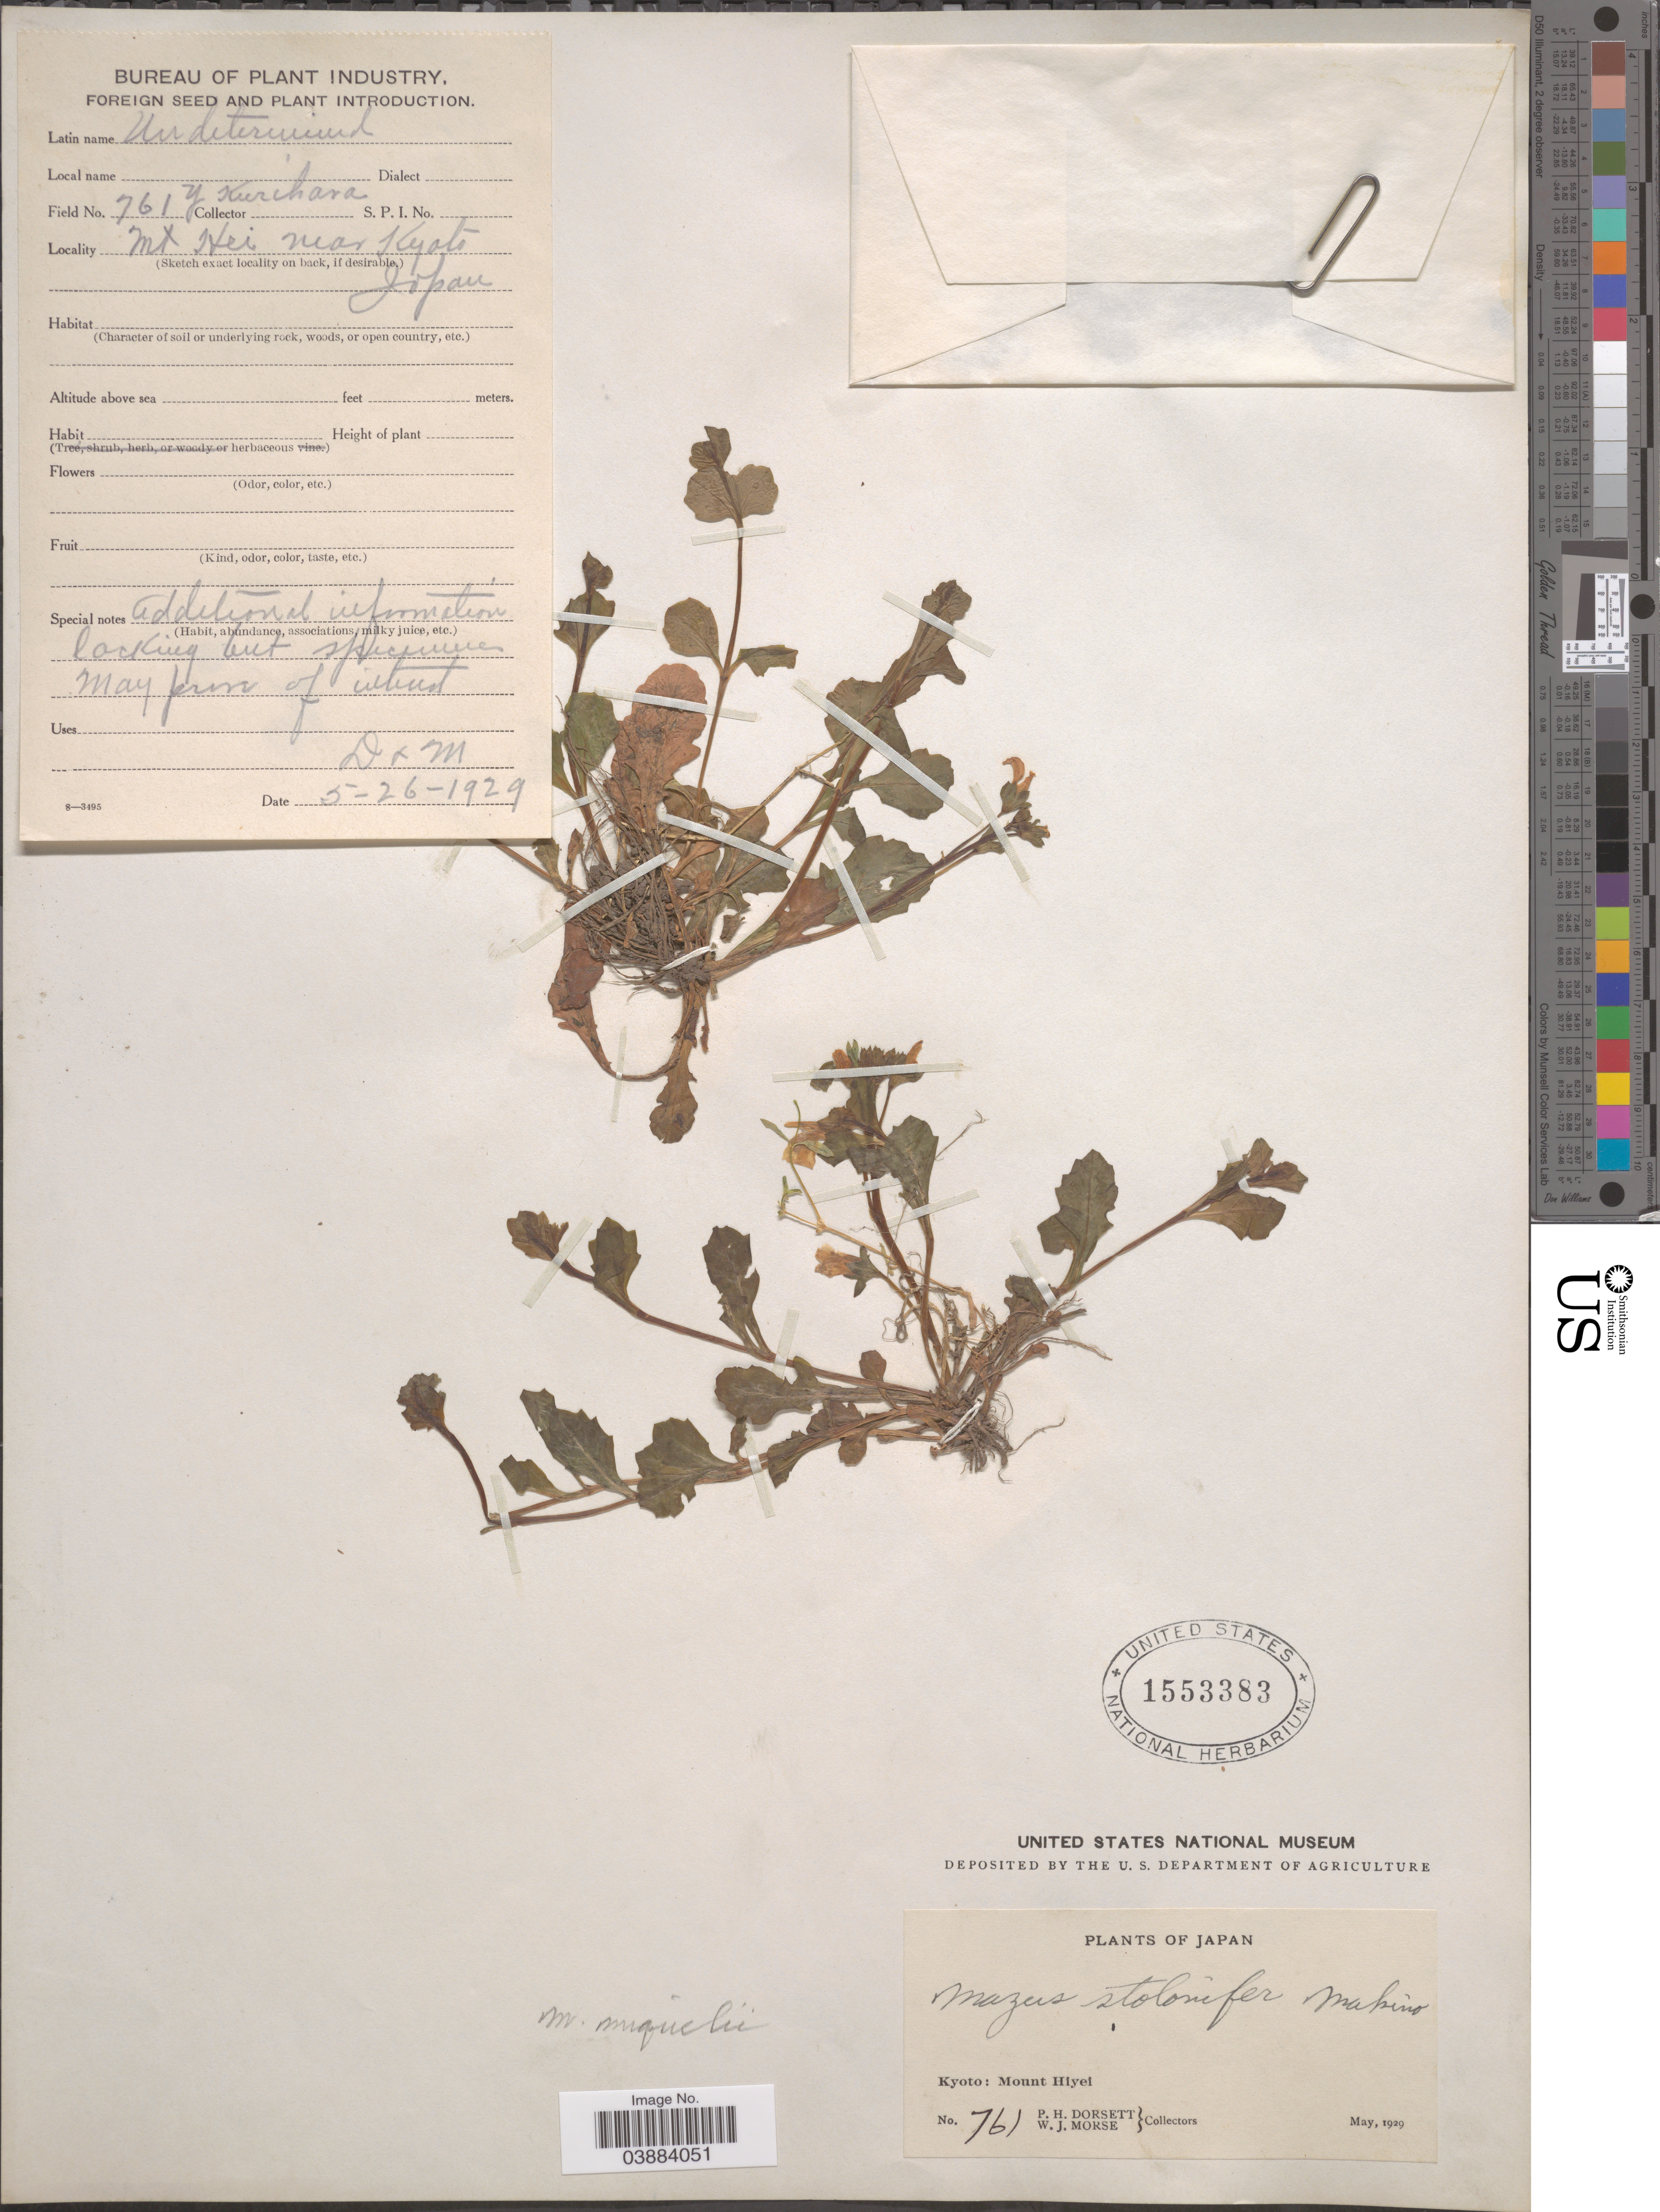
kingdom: Plantae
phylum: Tracheophyta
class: Magnoliopsida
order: Lamiales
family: Mazaceae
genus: Mazus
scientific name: Mazus miquelii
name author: Makino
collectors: P. H. Dorsett, W. J. Morse & Y. Kurihara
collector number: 761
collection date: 1929-05-26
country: Japan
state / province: Kyoto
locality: Mt. Hei near Kyoto. Mount Hiyei.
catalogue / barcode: US 1553383